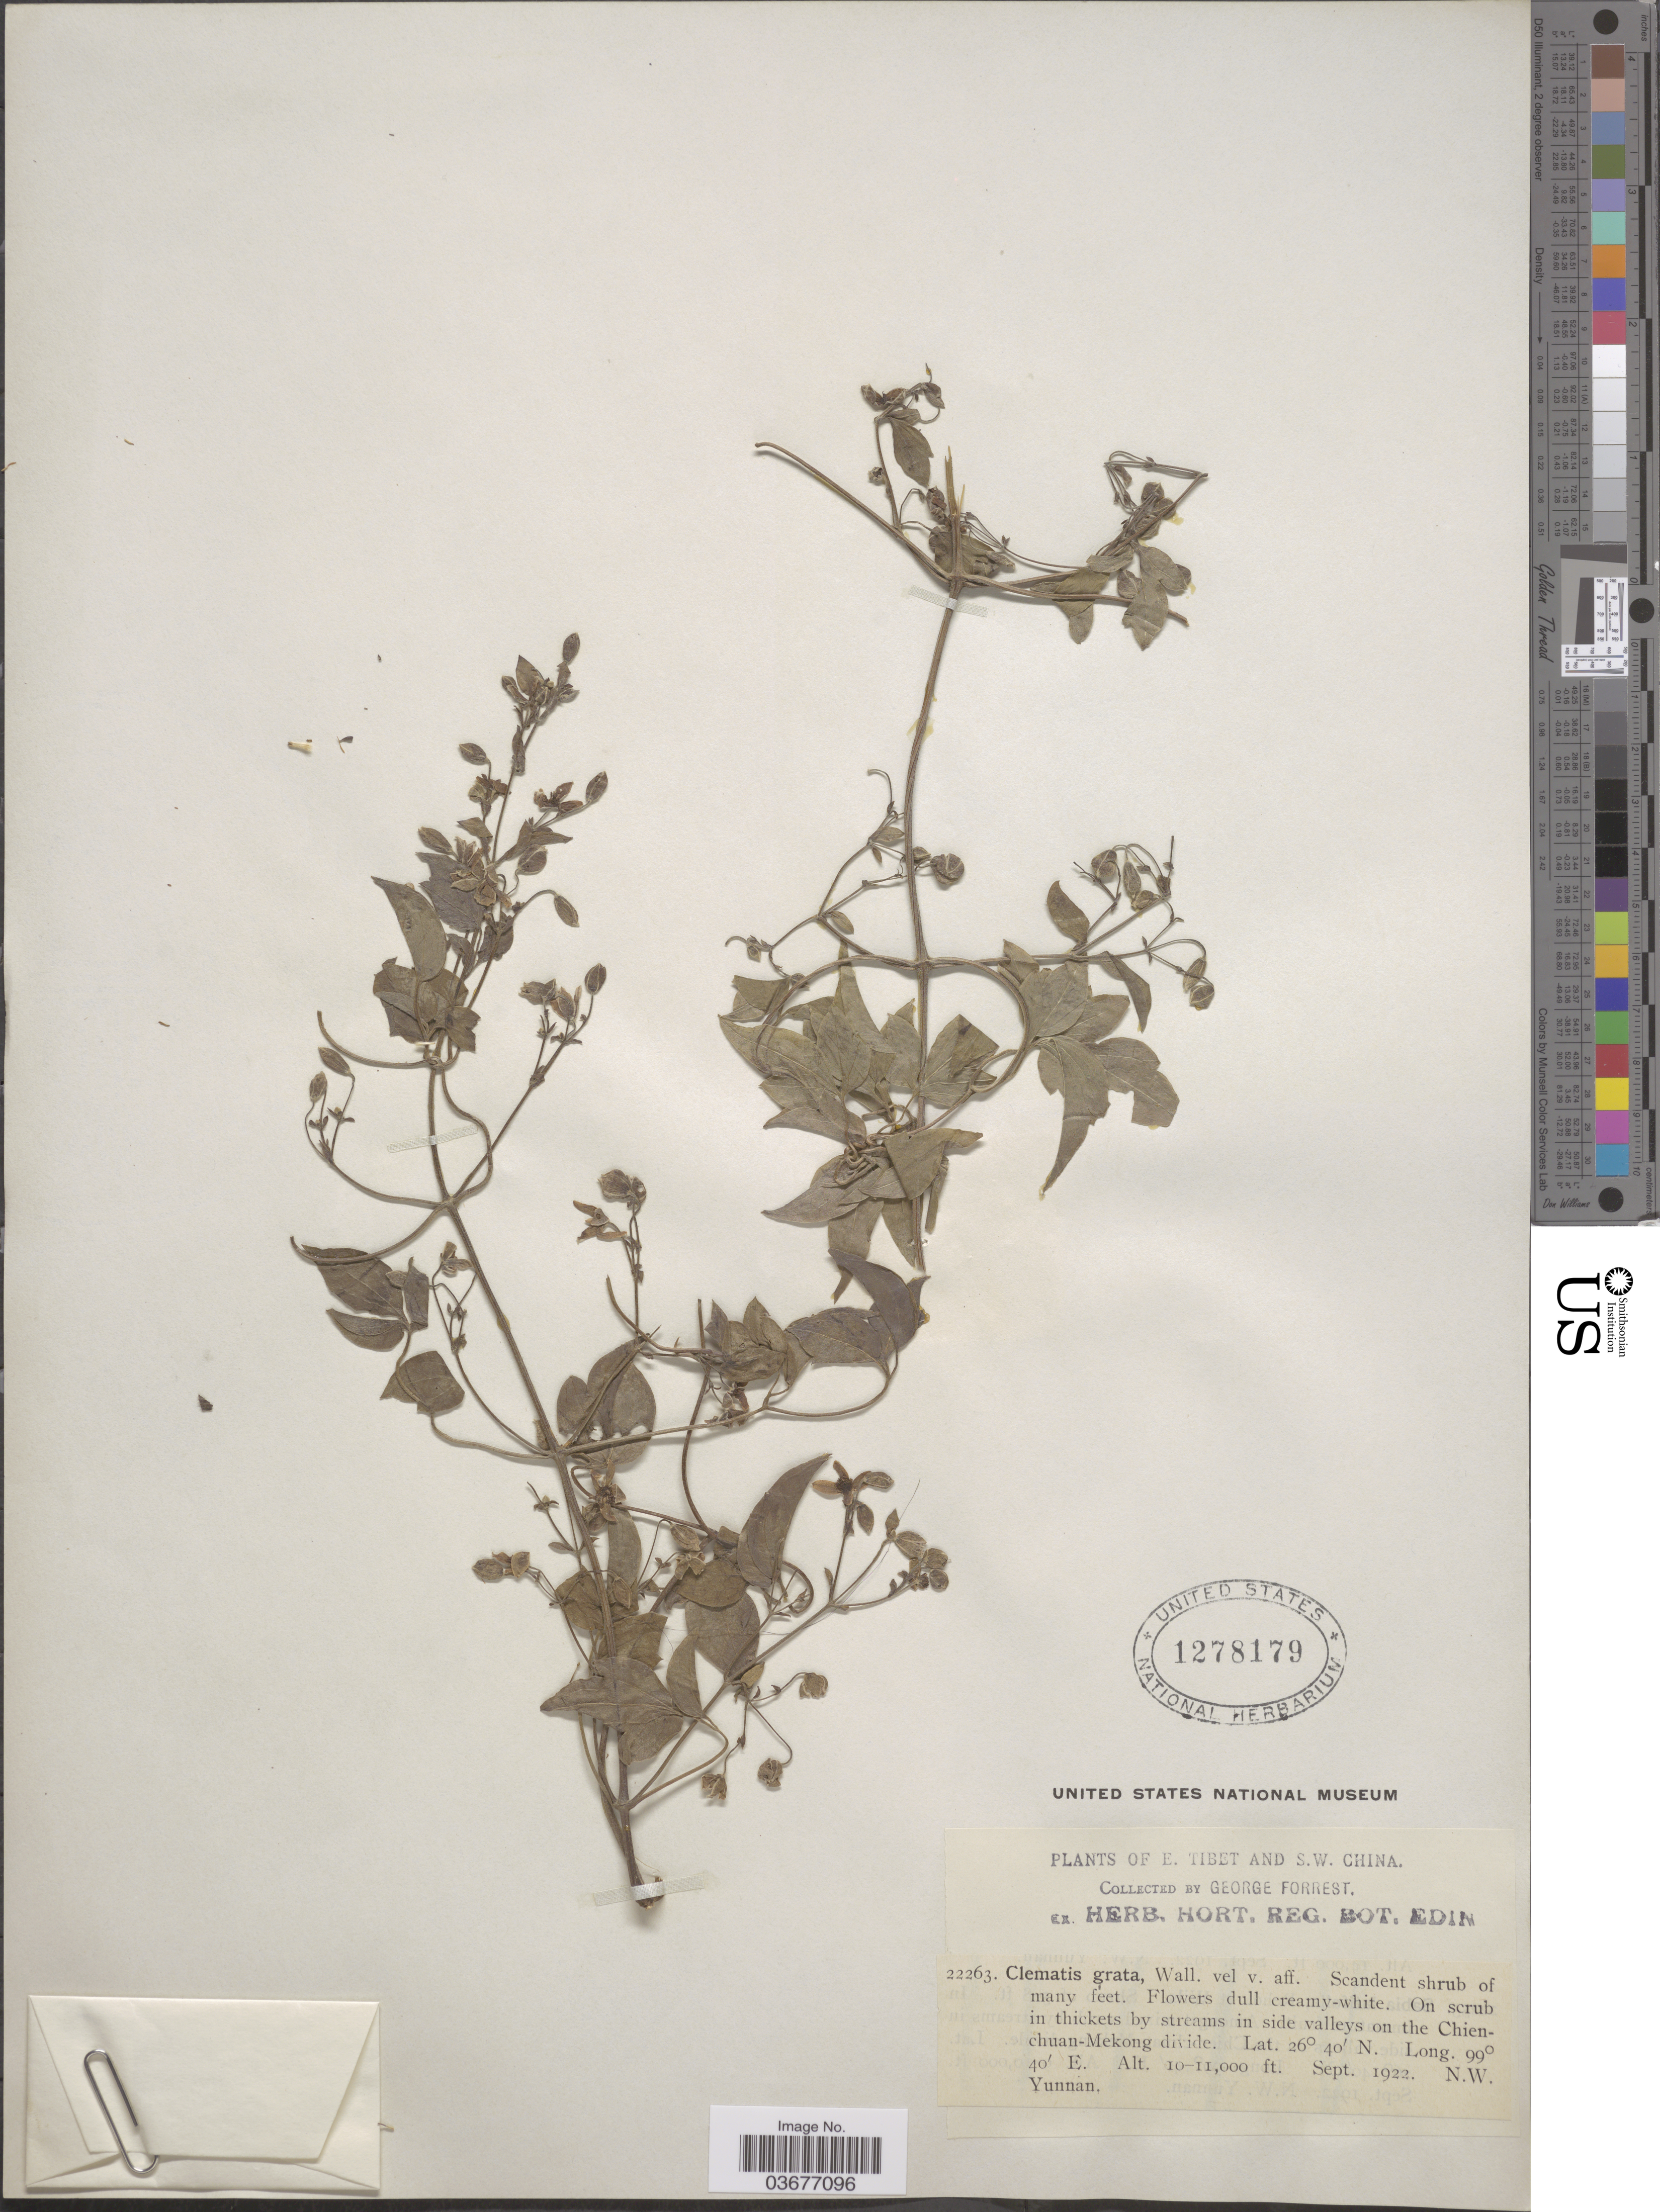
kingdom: Plantae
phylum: Tracheophyta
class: Magnoliopsida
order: Ranunculales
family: Ranunculaceae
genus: Clematis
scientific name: Clematis grata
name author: Wall.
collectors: G. Forrest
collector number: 22263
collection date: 1922-09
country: China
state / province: Yunnan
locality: S. W. China. In side valleys on the Chienchuan-Mekong divide. N. W. Yunnan.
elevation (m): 3048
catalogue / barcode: US 1278179